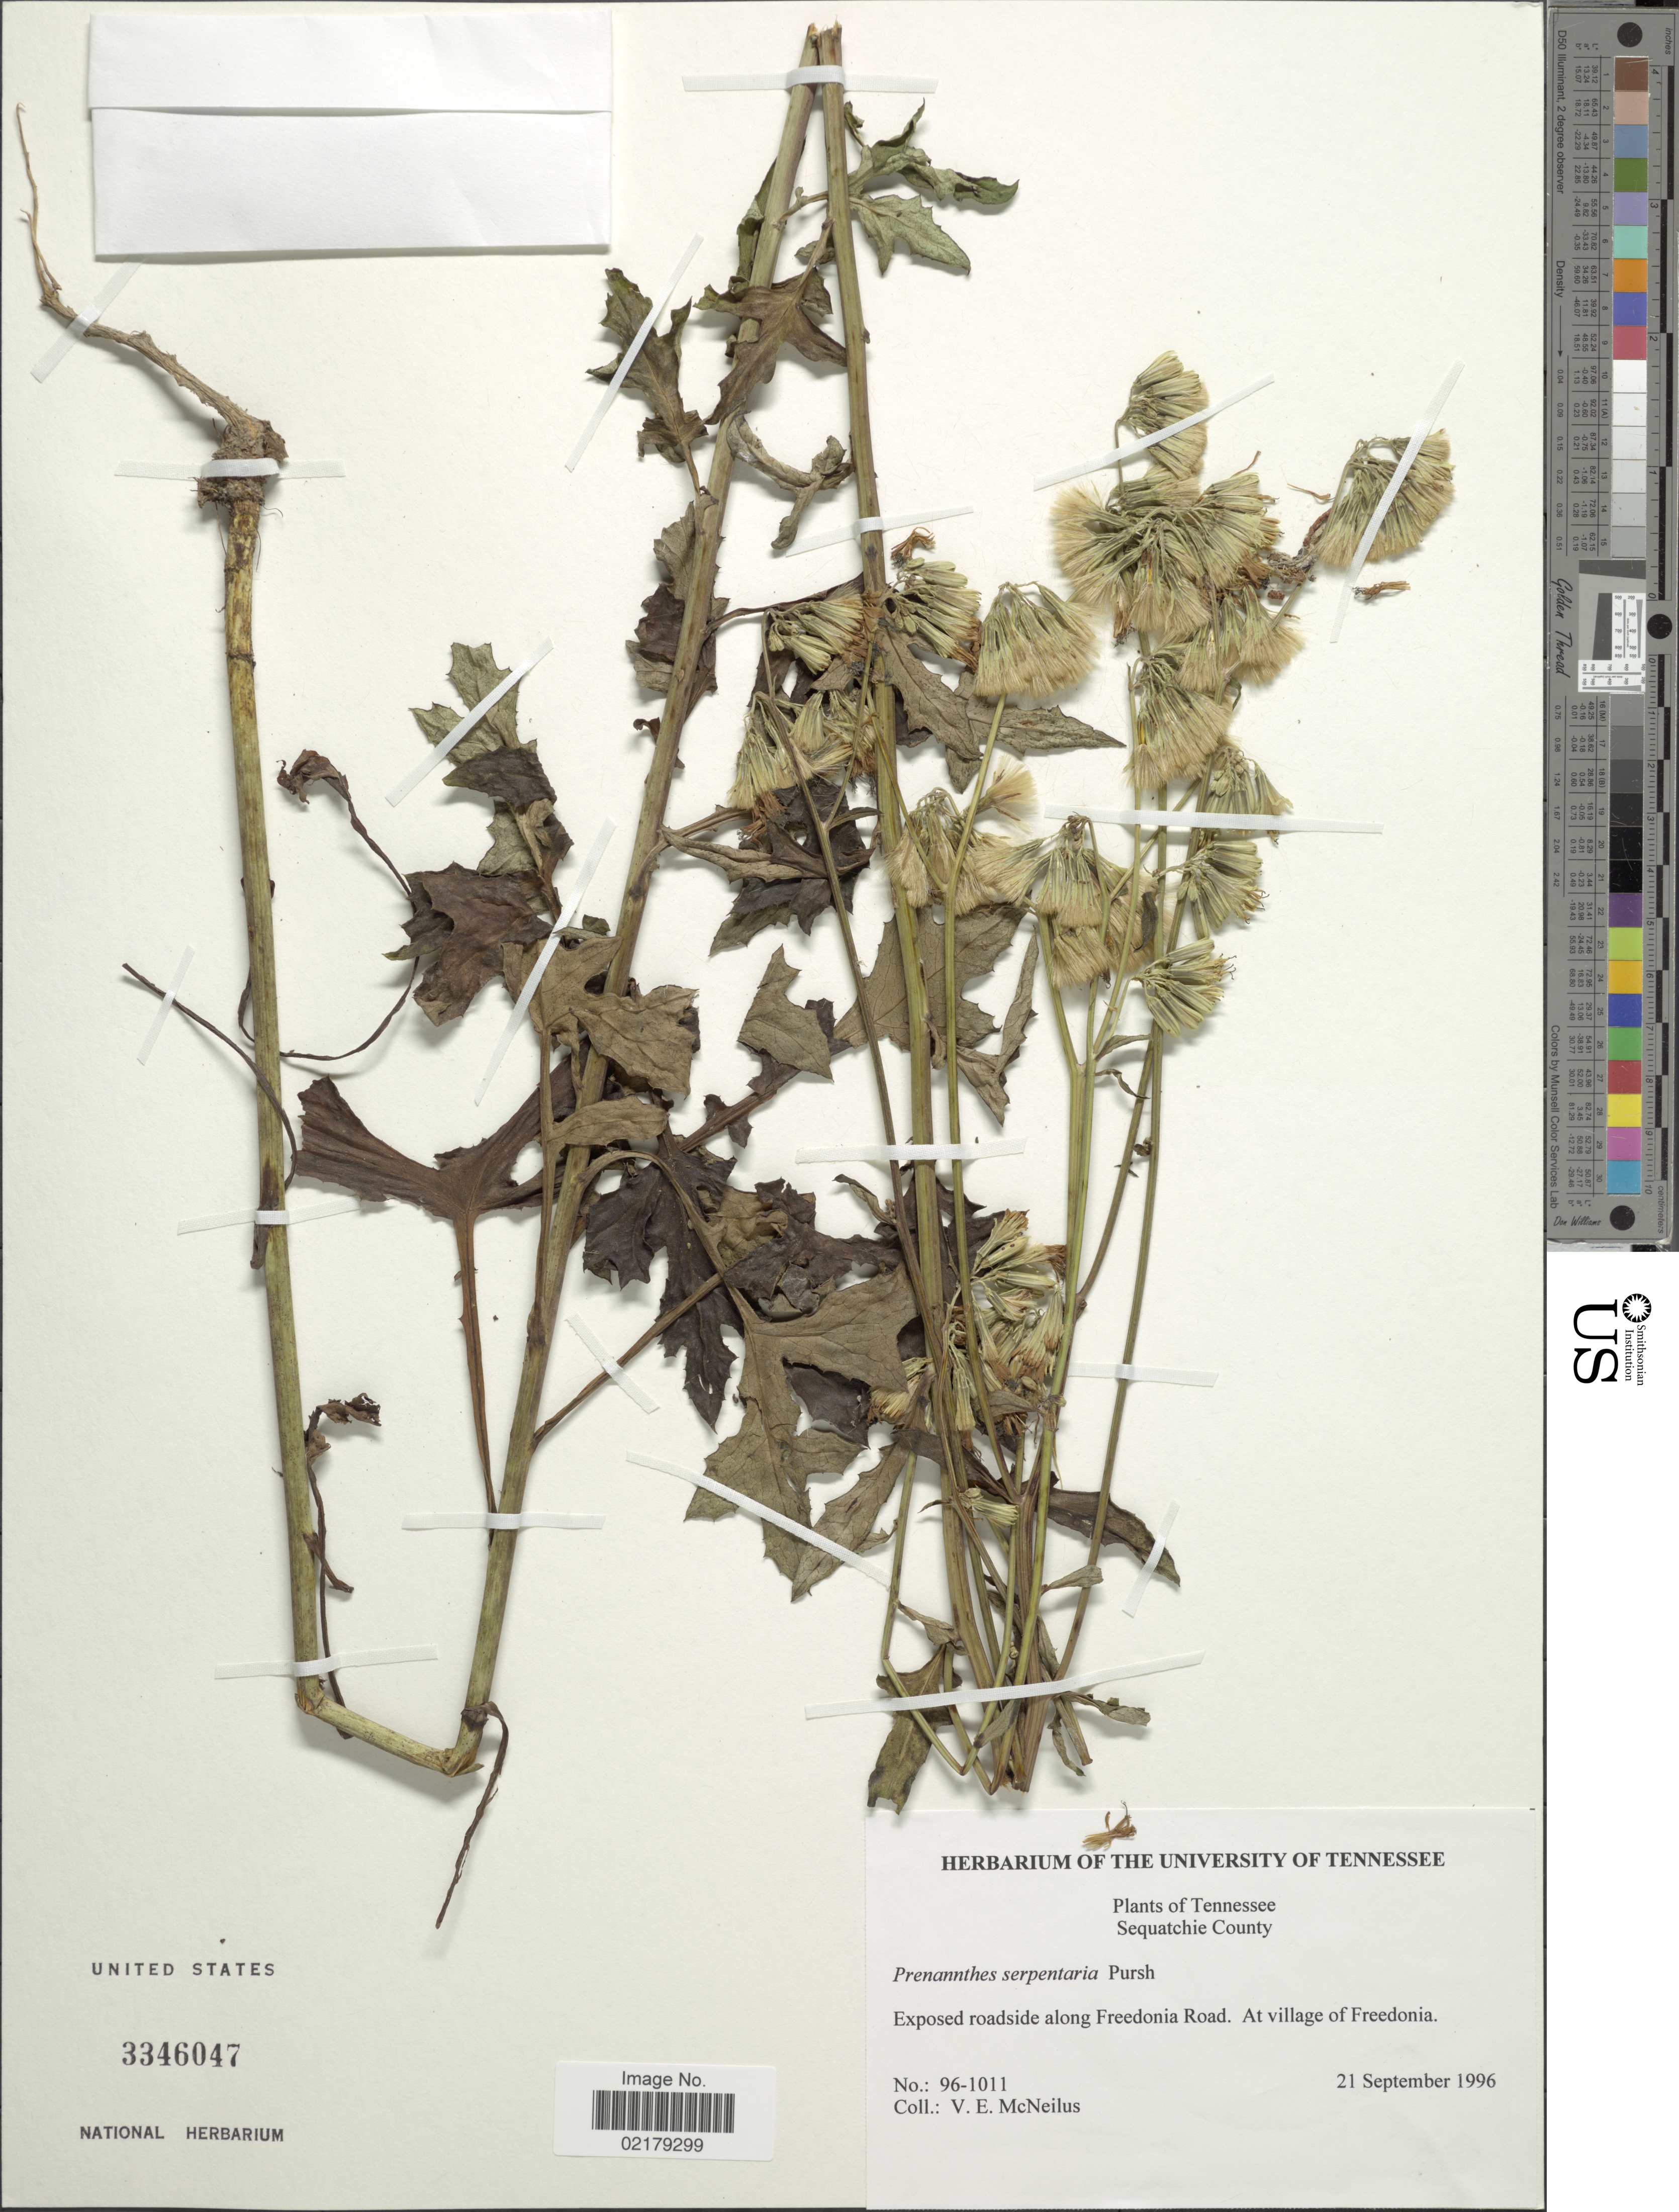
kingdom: Plantae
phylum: Tracheophyta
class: Magnoliopsida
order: Asterales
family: Asteraceae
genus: Nabalus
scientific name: Nabalus serpentarius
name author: (Pursh) Hook.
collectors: V. Mcneilus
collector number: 96-1011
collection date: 1996-09-21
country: United States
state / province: Tennessee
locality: Sequatchie County, Exposed roadside along Freedonia Road. At village of Freedonia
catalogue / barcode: US 3346047